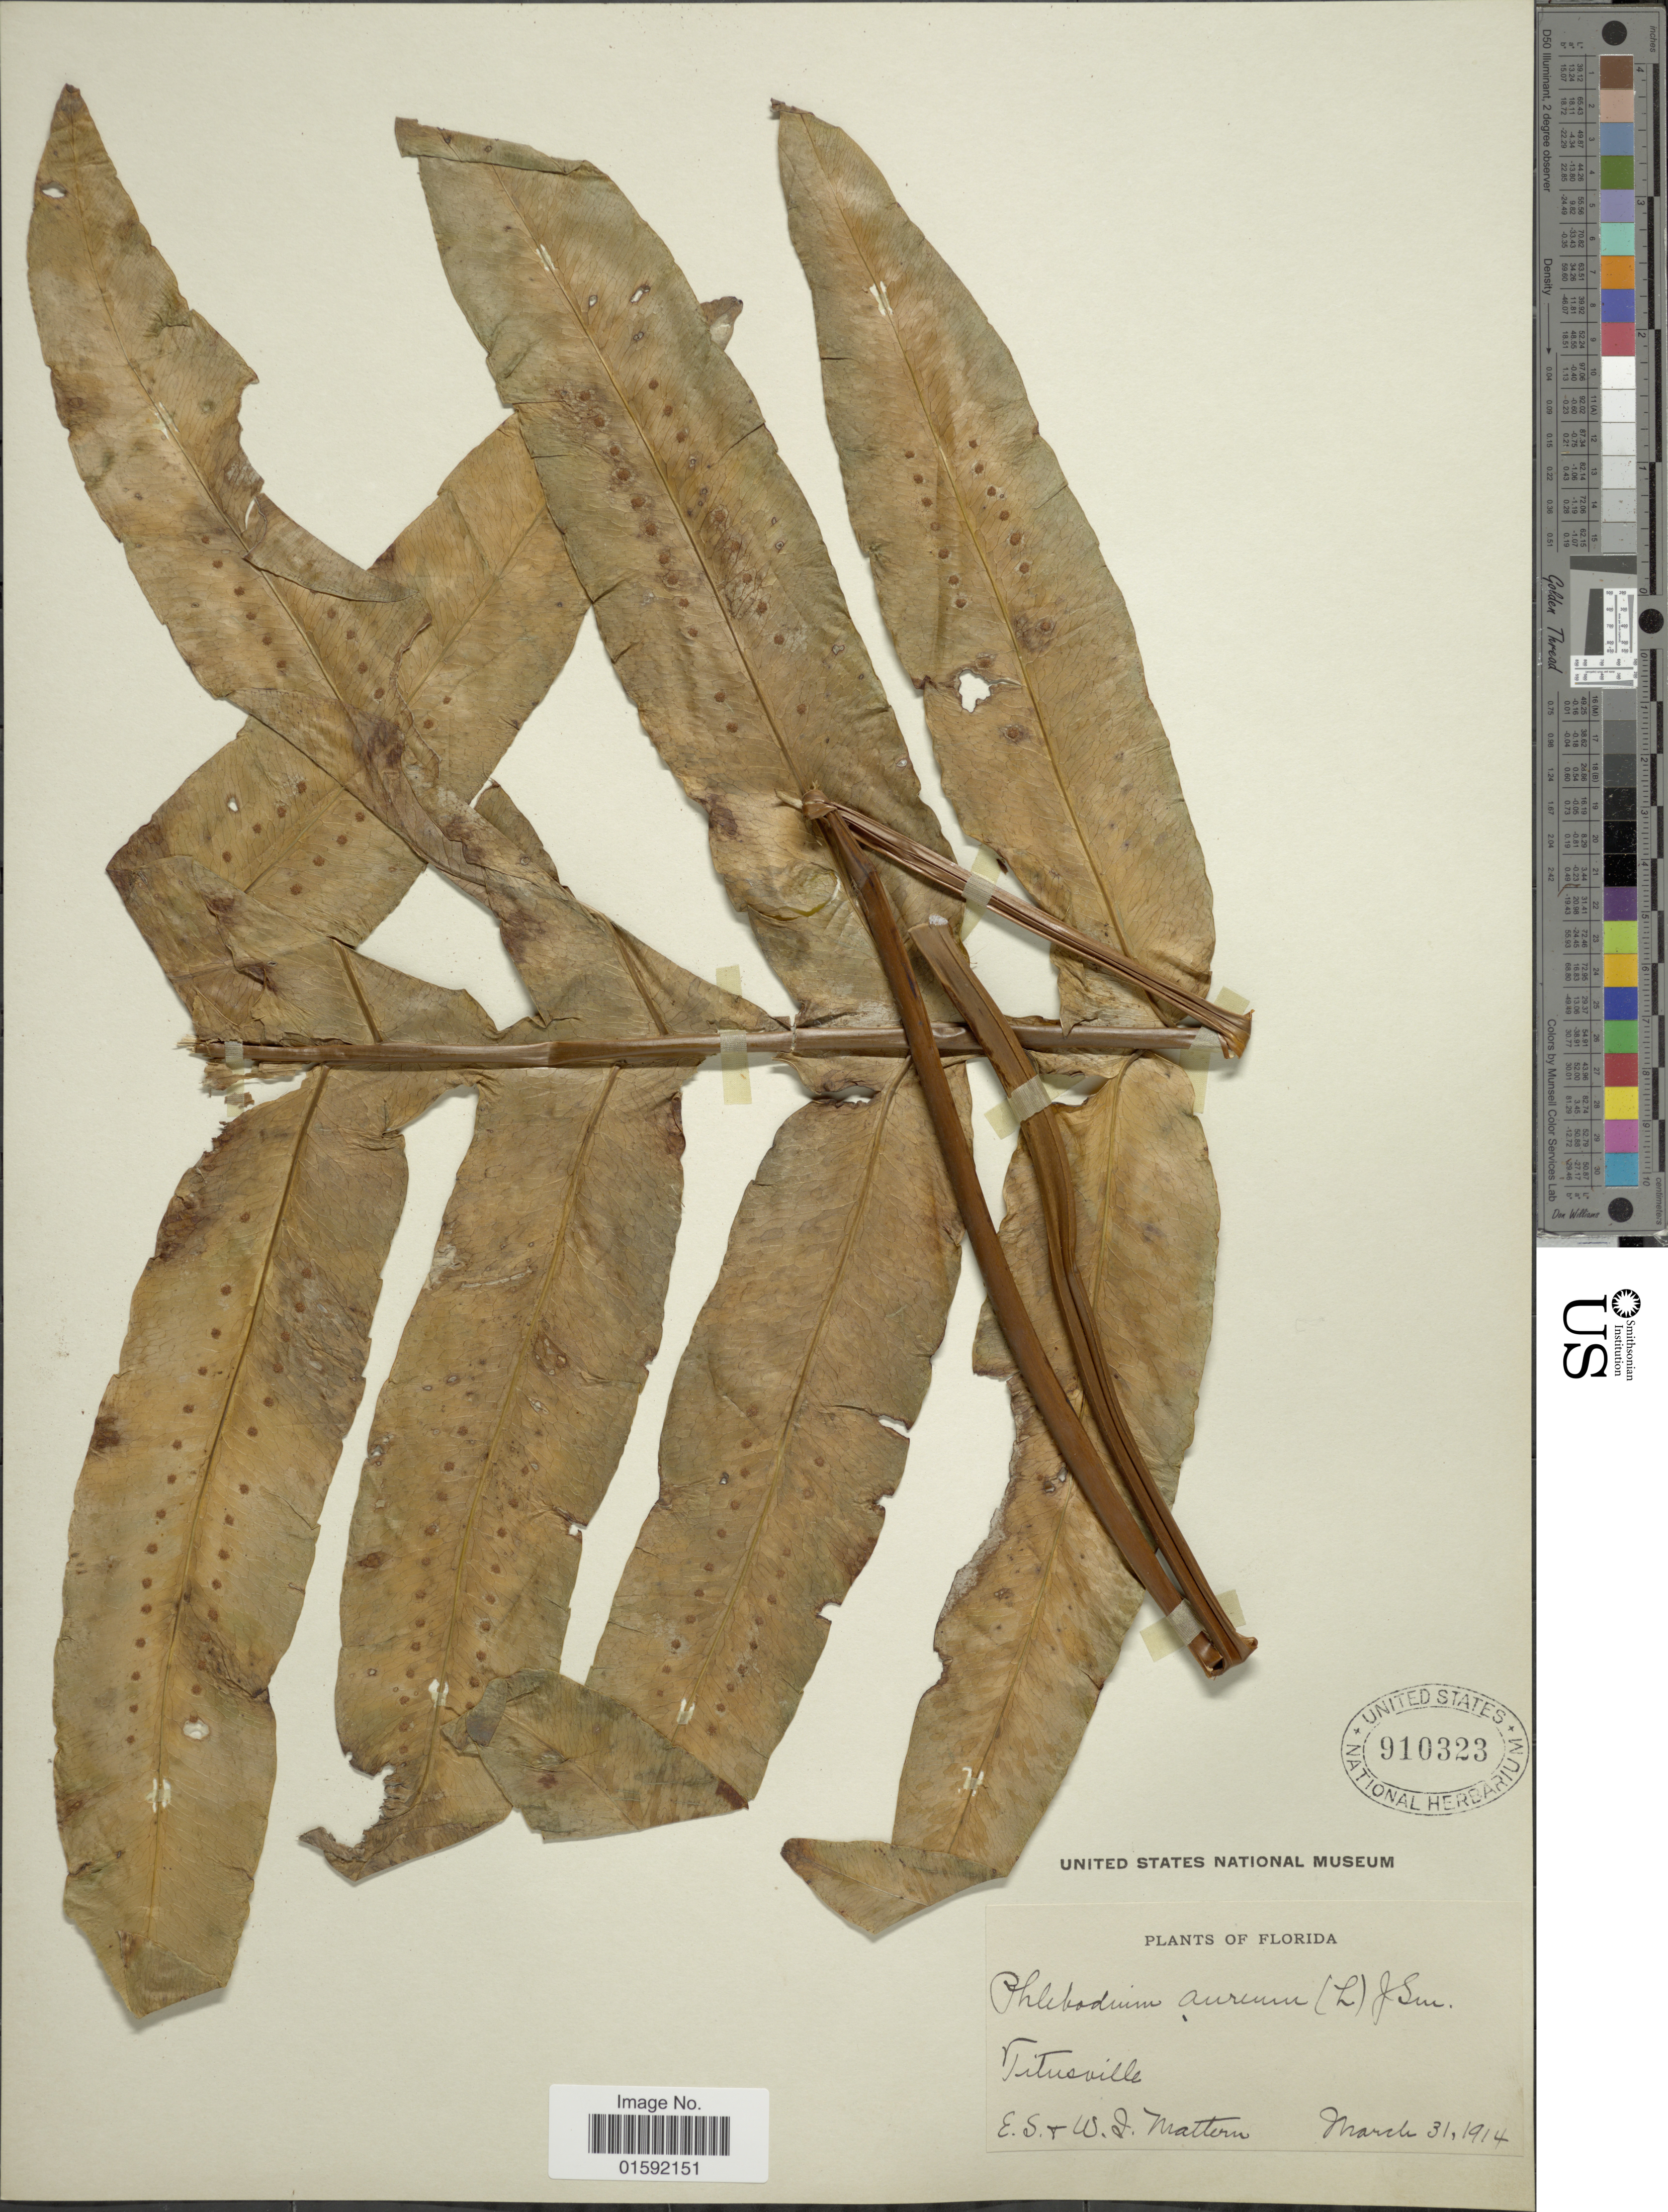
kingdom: Plantae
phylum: Tracheophyta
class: Polypodiopsida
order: Polypodiales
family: Polypodiaceae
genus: Phlebodium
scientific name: Phlebodium areolatum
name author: (Humb. & Bonap. ex Willd.) J. Sm.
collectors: E. Mattern & W. Mattern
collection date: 1914-03-31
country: United States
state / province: Florida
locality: Titusville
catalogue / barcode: US 910323